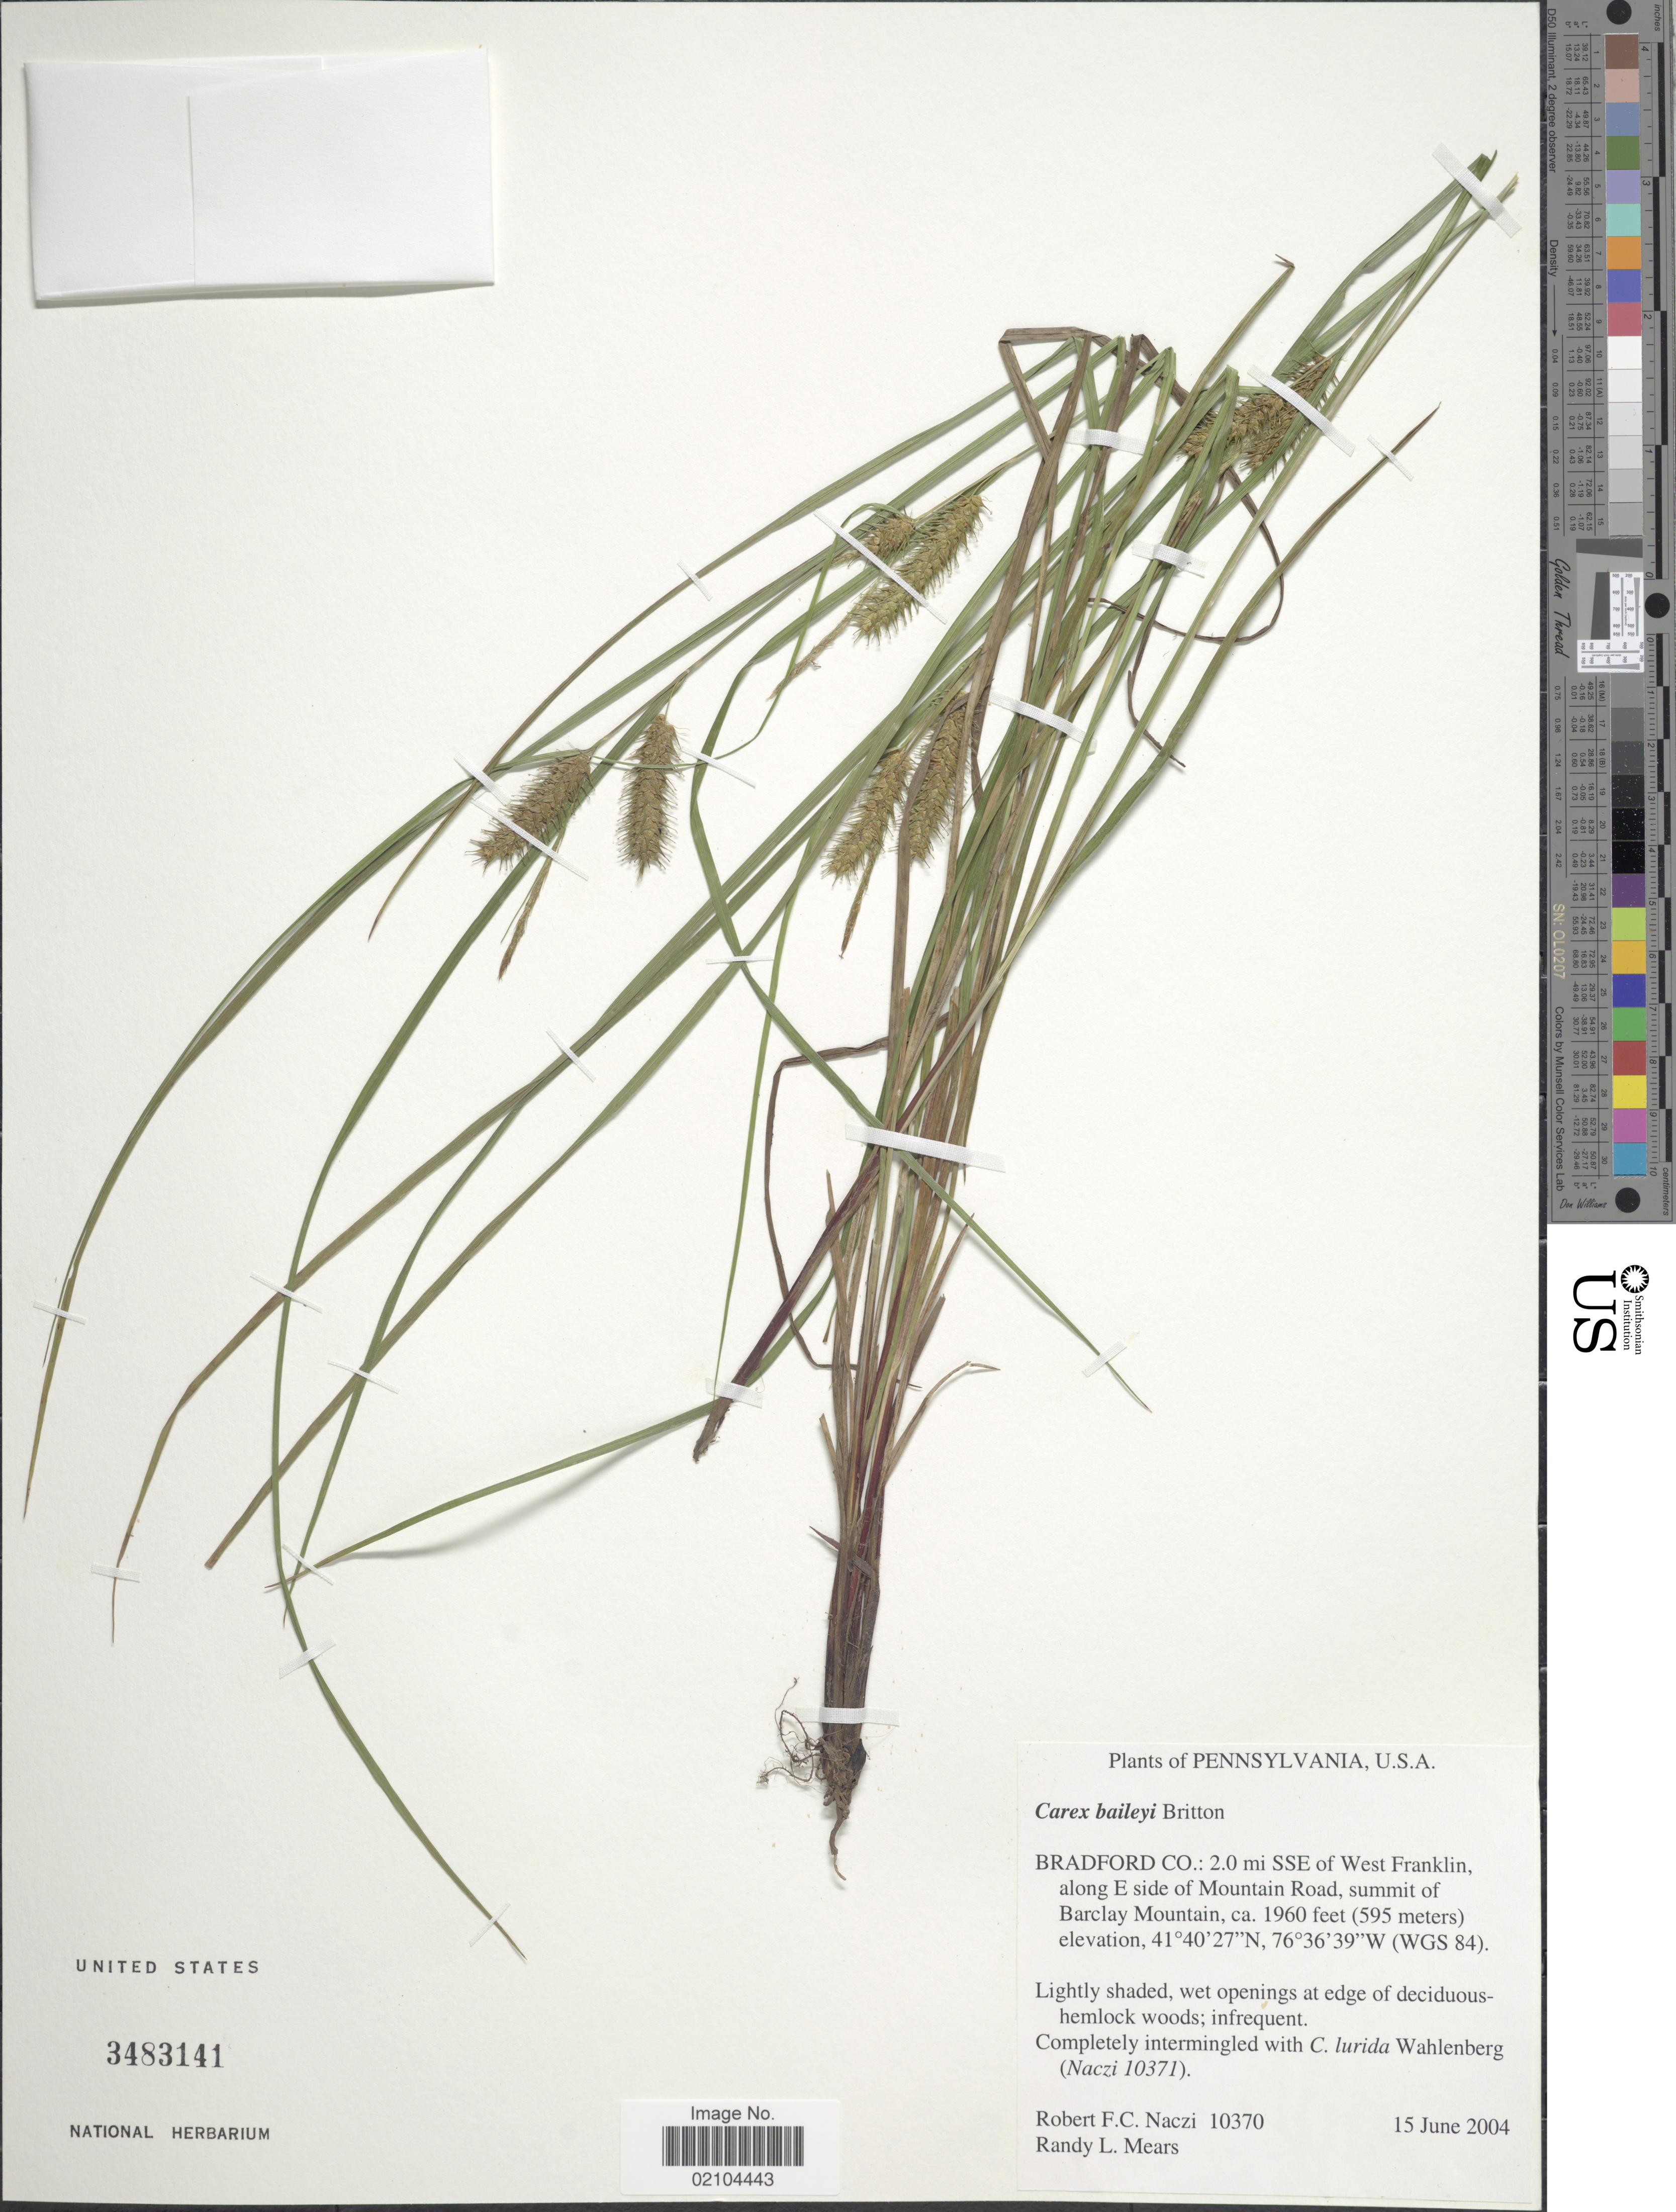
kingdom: Plantae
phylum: Tracheophyta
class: Liliopsida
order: Poales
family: Cyperaceae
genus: Carex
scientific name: Carex baileyi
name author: Britton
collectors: R. F. C. Naczi & R. Mears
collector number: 10370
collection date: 2004-06-15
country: United States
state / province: Pennsylvania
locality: Bradford Co.: 2.0 mi SSE of West Franklin, along E side of Mountain Road, summit of Barclay Mountain, (WGS 84).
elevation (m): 597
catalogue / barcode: US 3483141